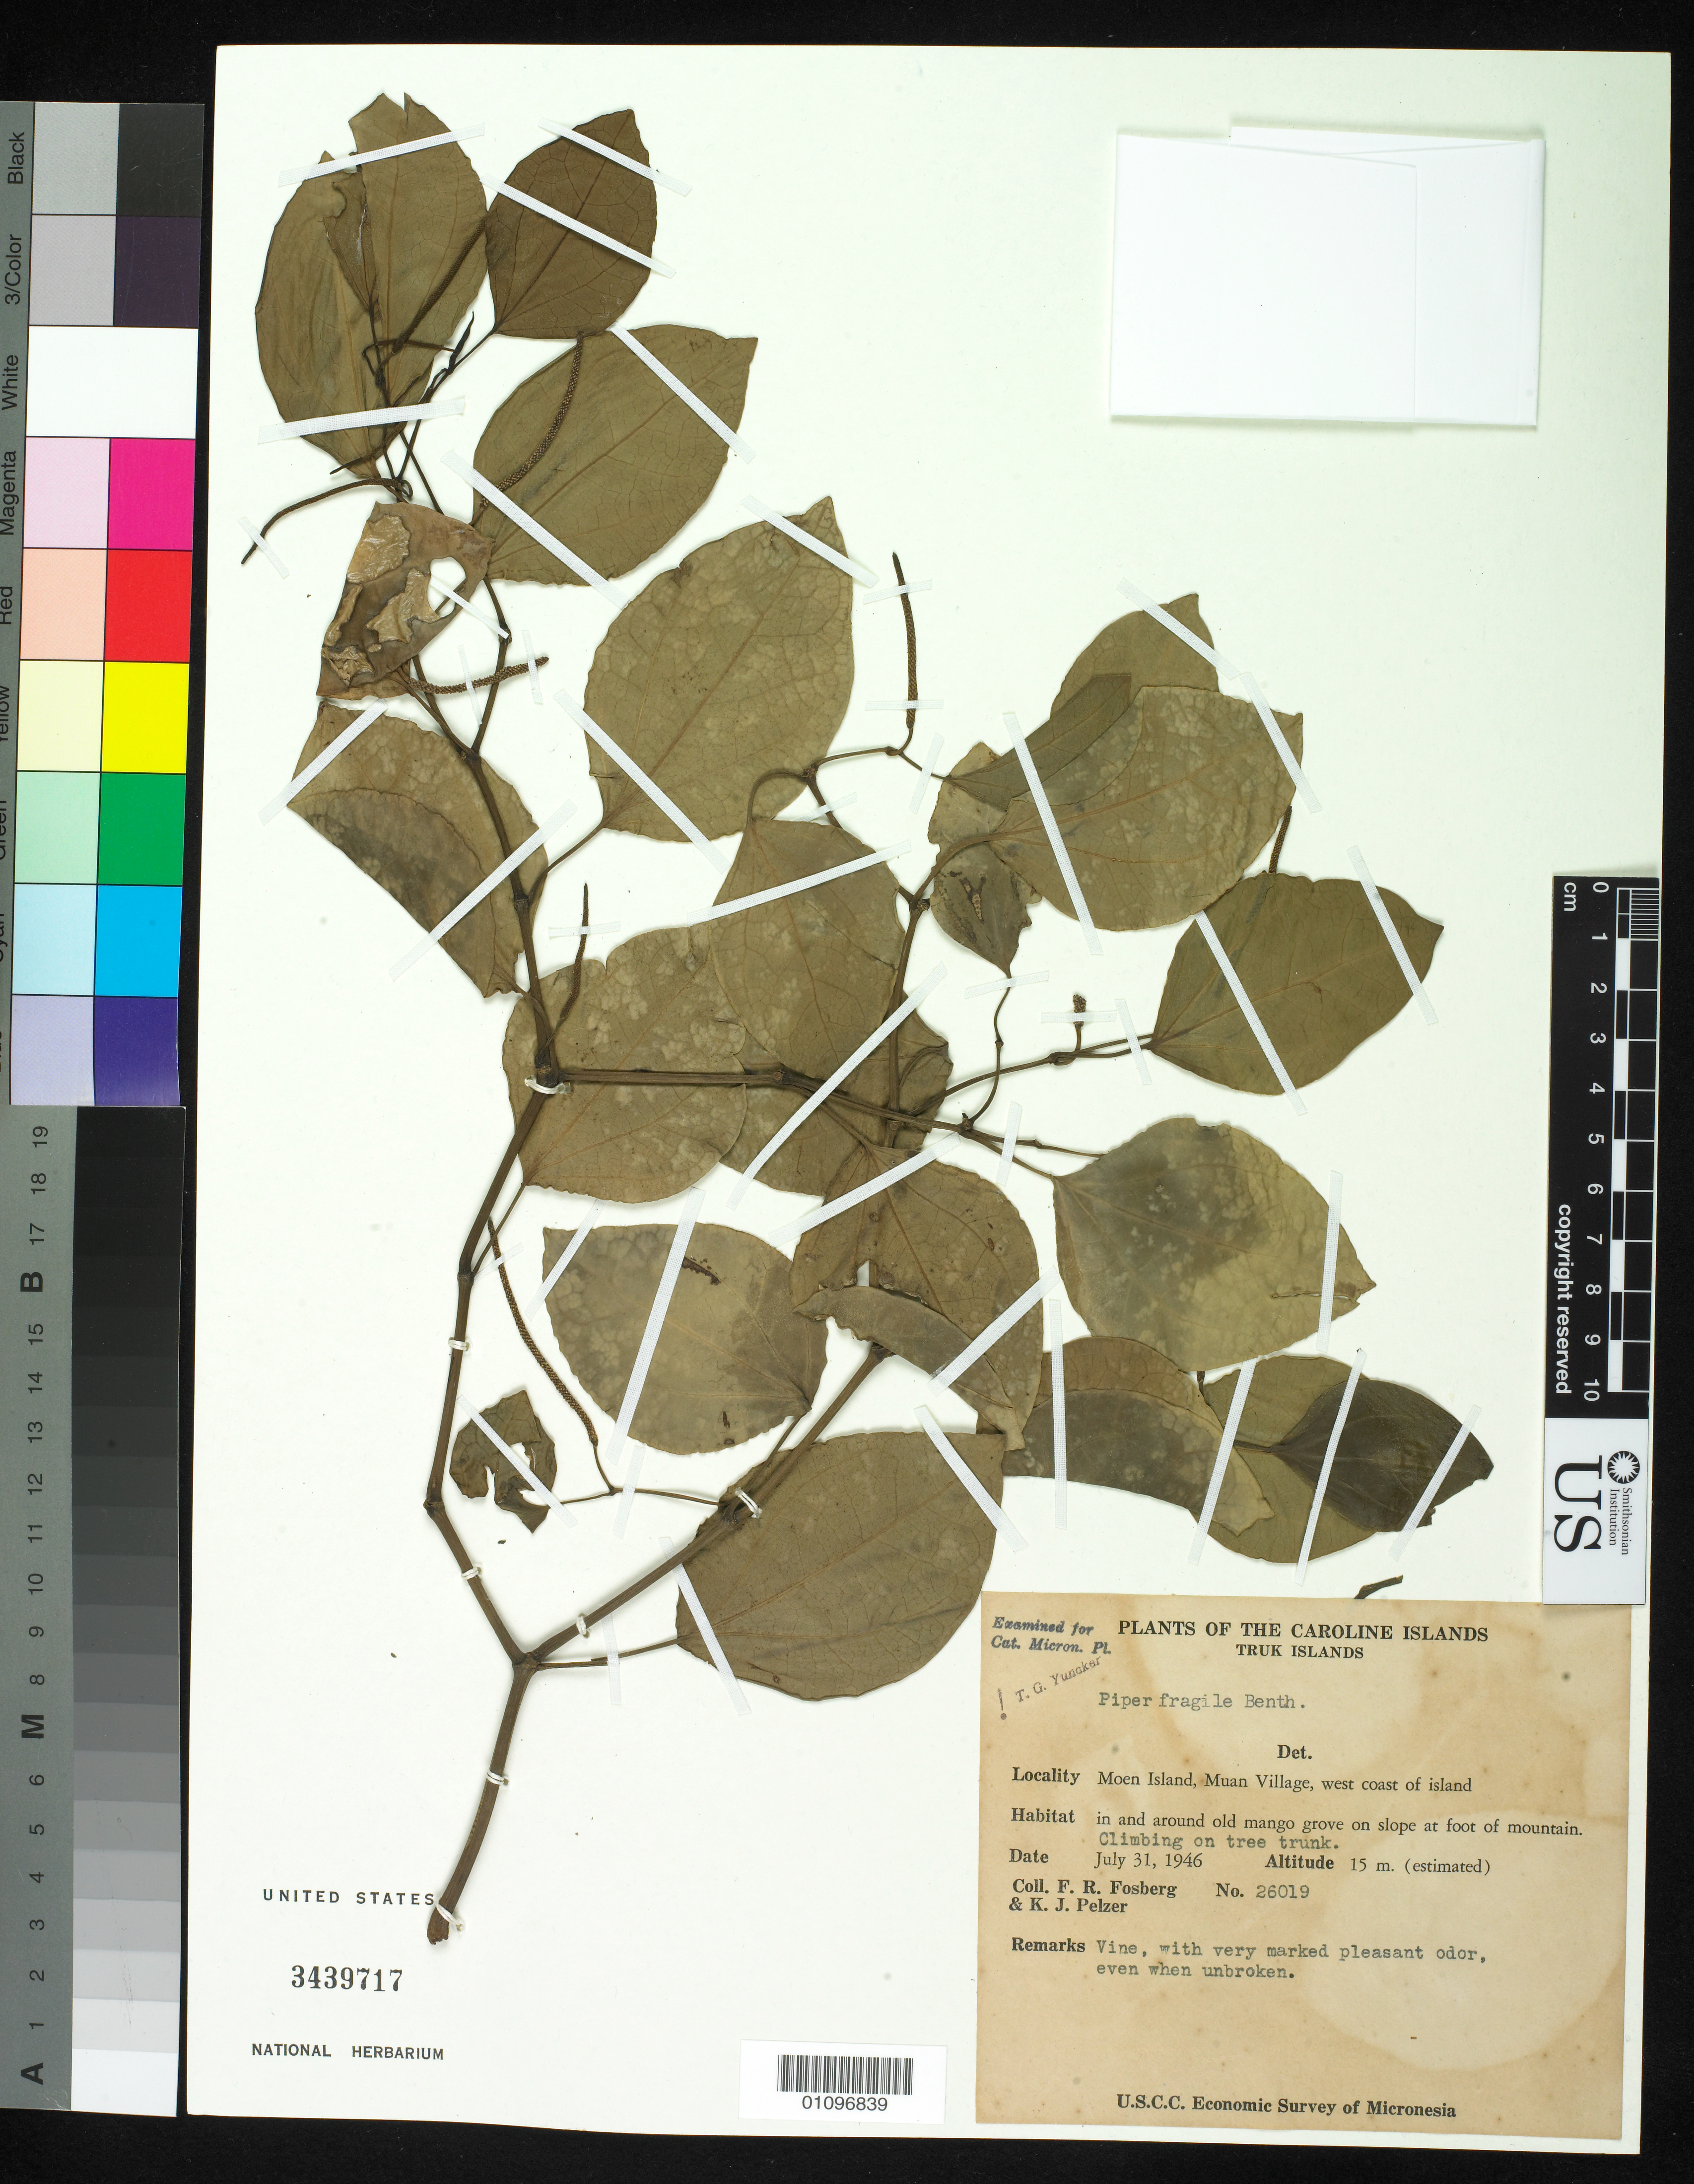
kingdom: Plantae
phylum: Tracheophyta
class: Magnoliopsida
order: Piperales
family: Piperaceae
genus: Piper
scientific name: Piper fragile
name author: Benth.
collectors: F. R. Fosberg & K. J. Pelzer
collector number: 26019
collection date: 1946-07-31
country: Micronesia, Federated States of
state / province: Truk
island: Moen [Wono]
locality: Muan village, west coast of island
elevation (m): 15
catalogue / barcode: US 3439717